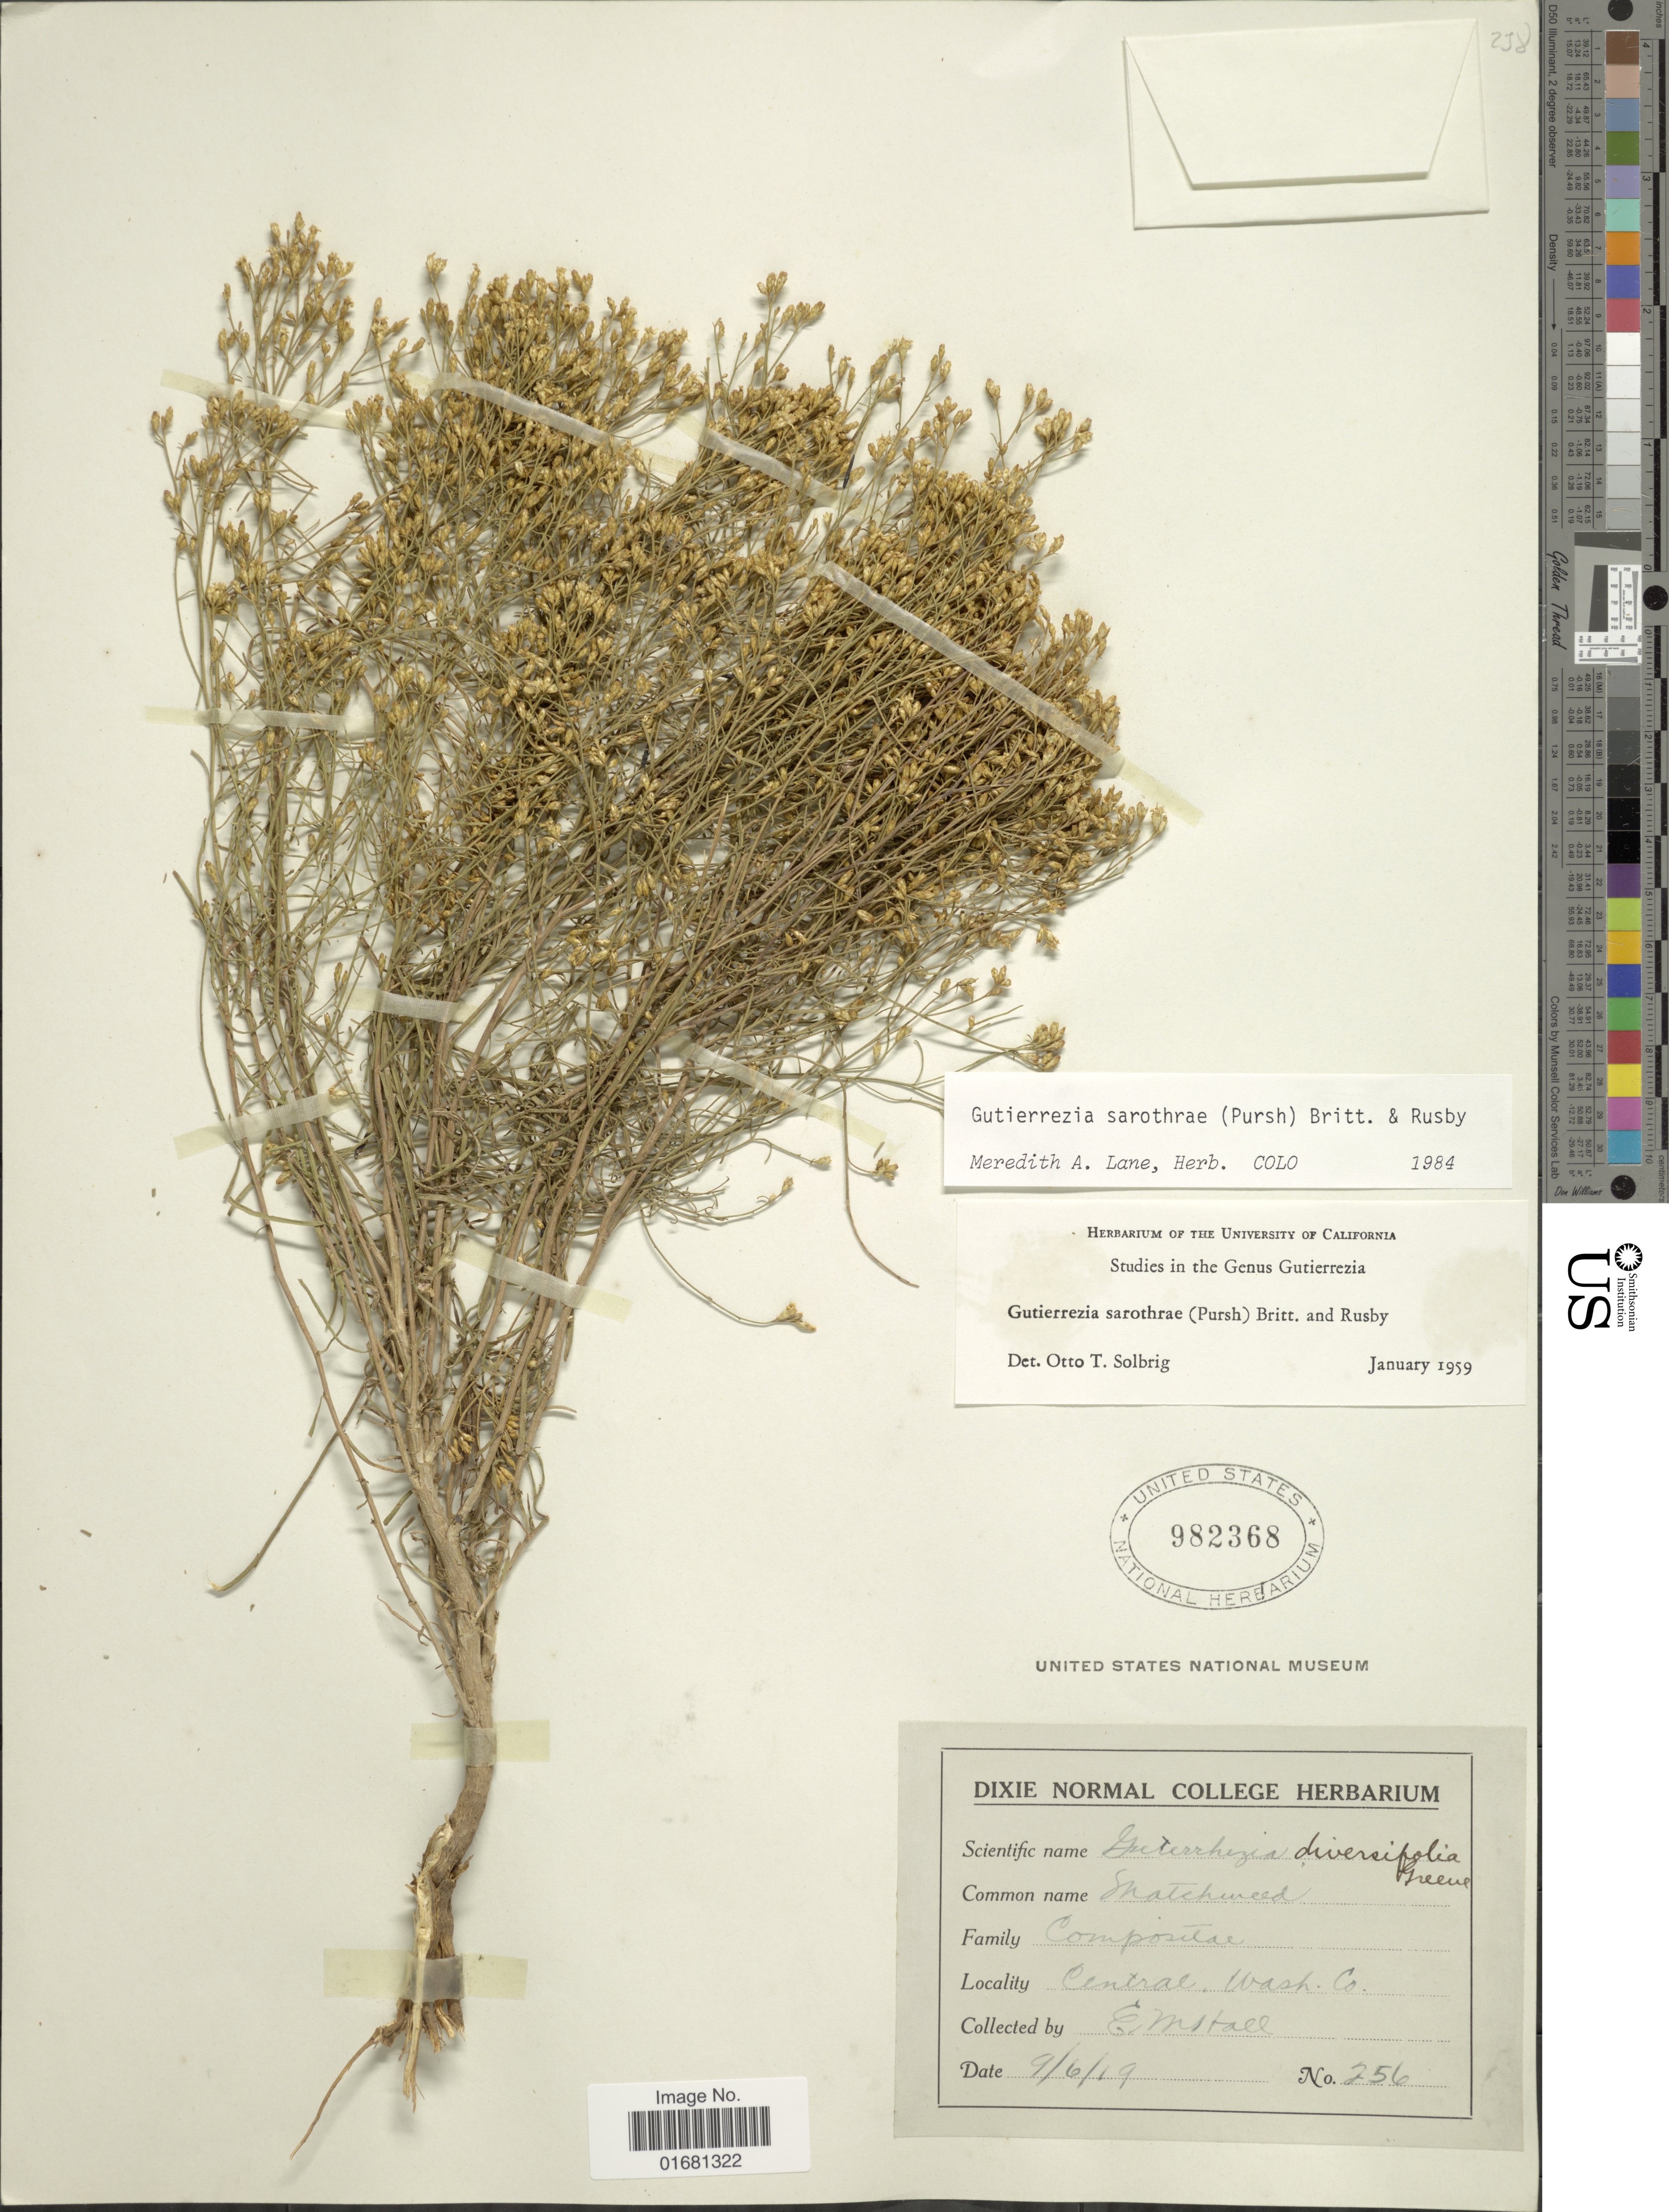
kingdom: Plantae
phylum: Tracheophyta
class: Magnoliopsida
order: Asterales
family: Asteraceae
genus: Gutierrezia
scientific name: Gutierrezia sarothrae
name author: (Pursh) Britton & Rusby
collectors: E. Mitall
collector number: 256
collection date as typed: Transcribed d/m/y: 6/9/19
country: United States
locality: Central, Wash. Co.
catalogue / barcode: US 982368